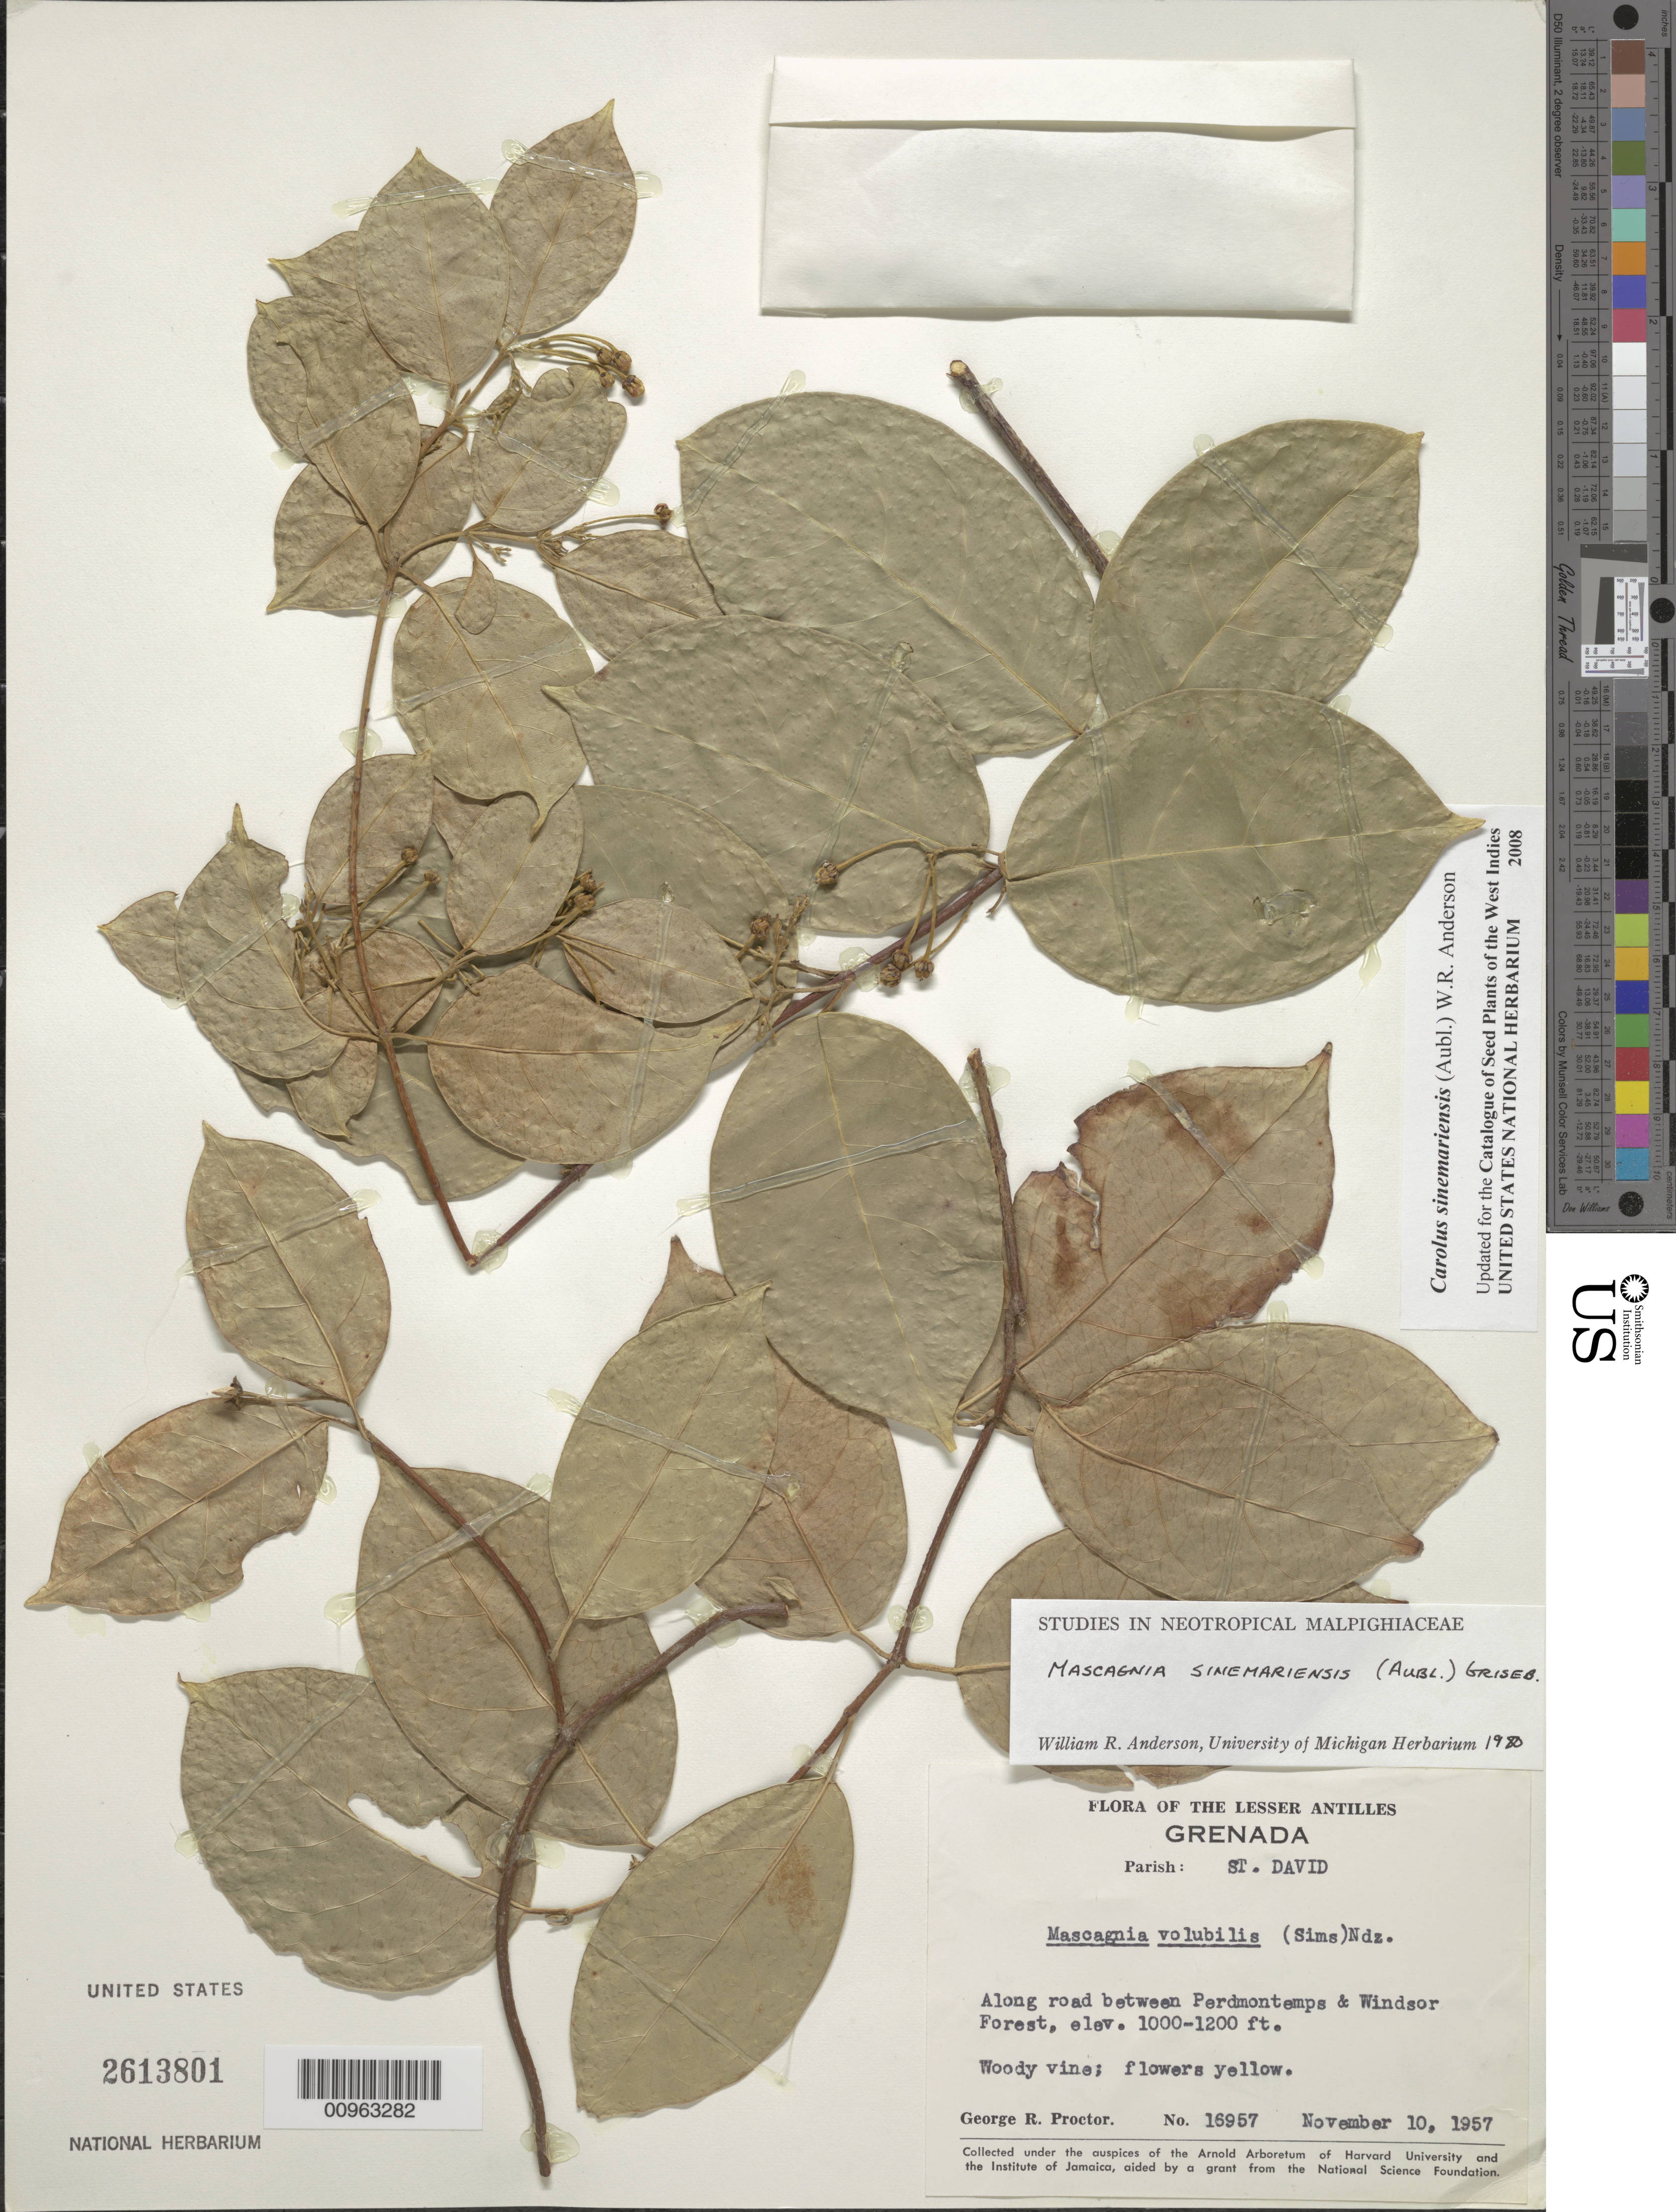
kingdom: Plantae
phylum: Tracheophyta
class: Magnoliopsida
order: Malpighiales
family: Malpighiaceae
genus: Carolus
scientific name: Carolus sinemariensis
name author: (Aubl.) W.R. Anderson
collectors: G. R. Proctor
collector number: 16957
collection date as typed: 10 Nov 1957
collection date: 1957-11-10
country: Grenada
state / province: Saint David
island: Grenada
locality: Along road between Perdmontemps & Windsor Forest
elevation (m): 305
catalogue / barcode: US 2613801